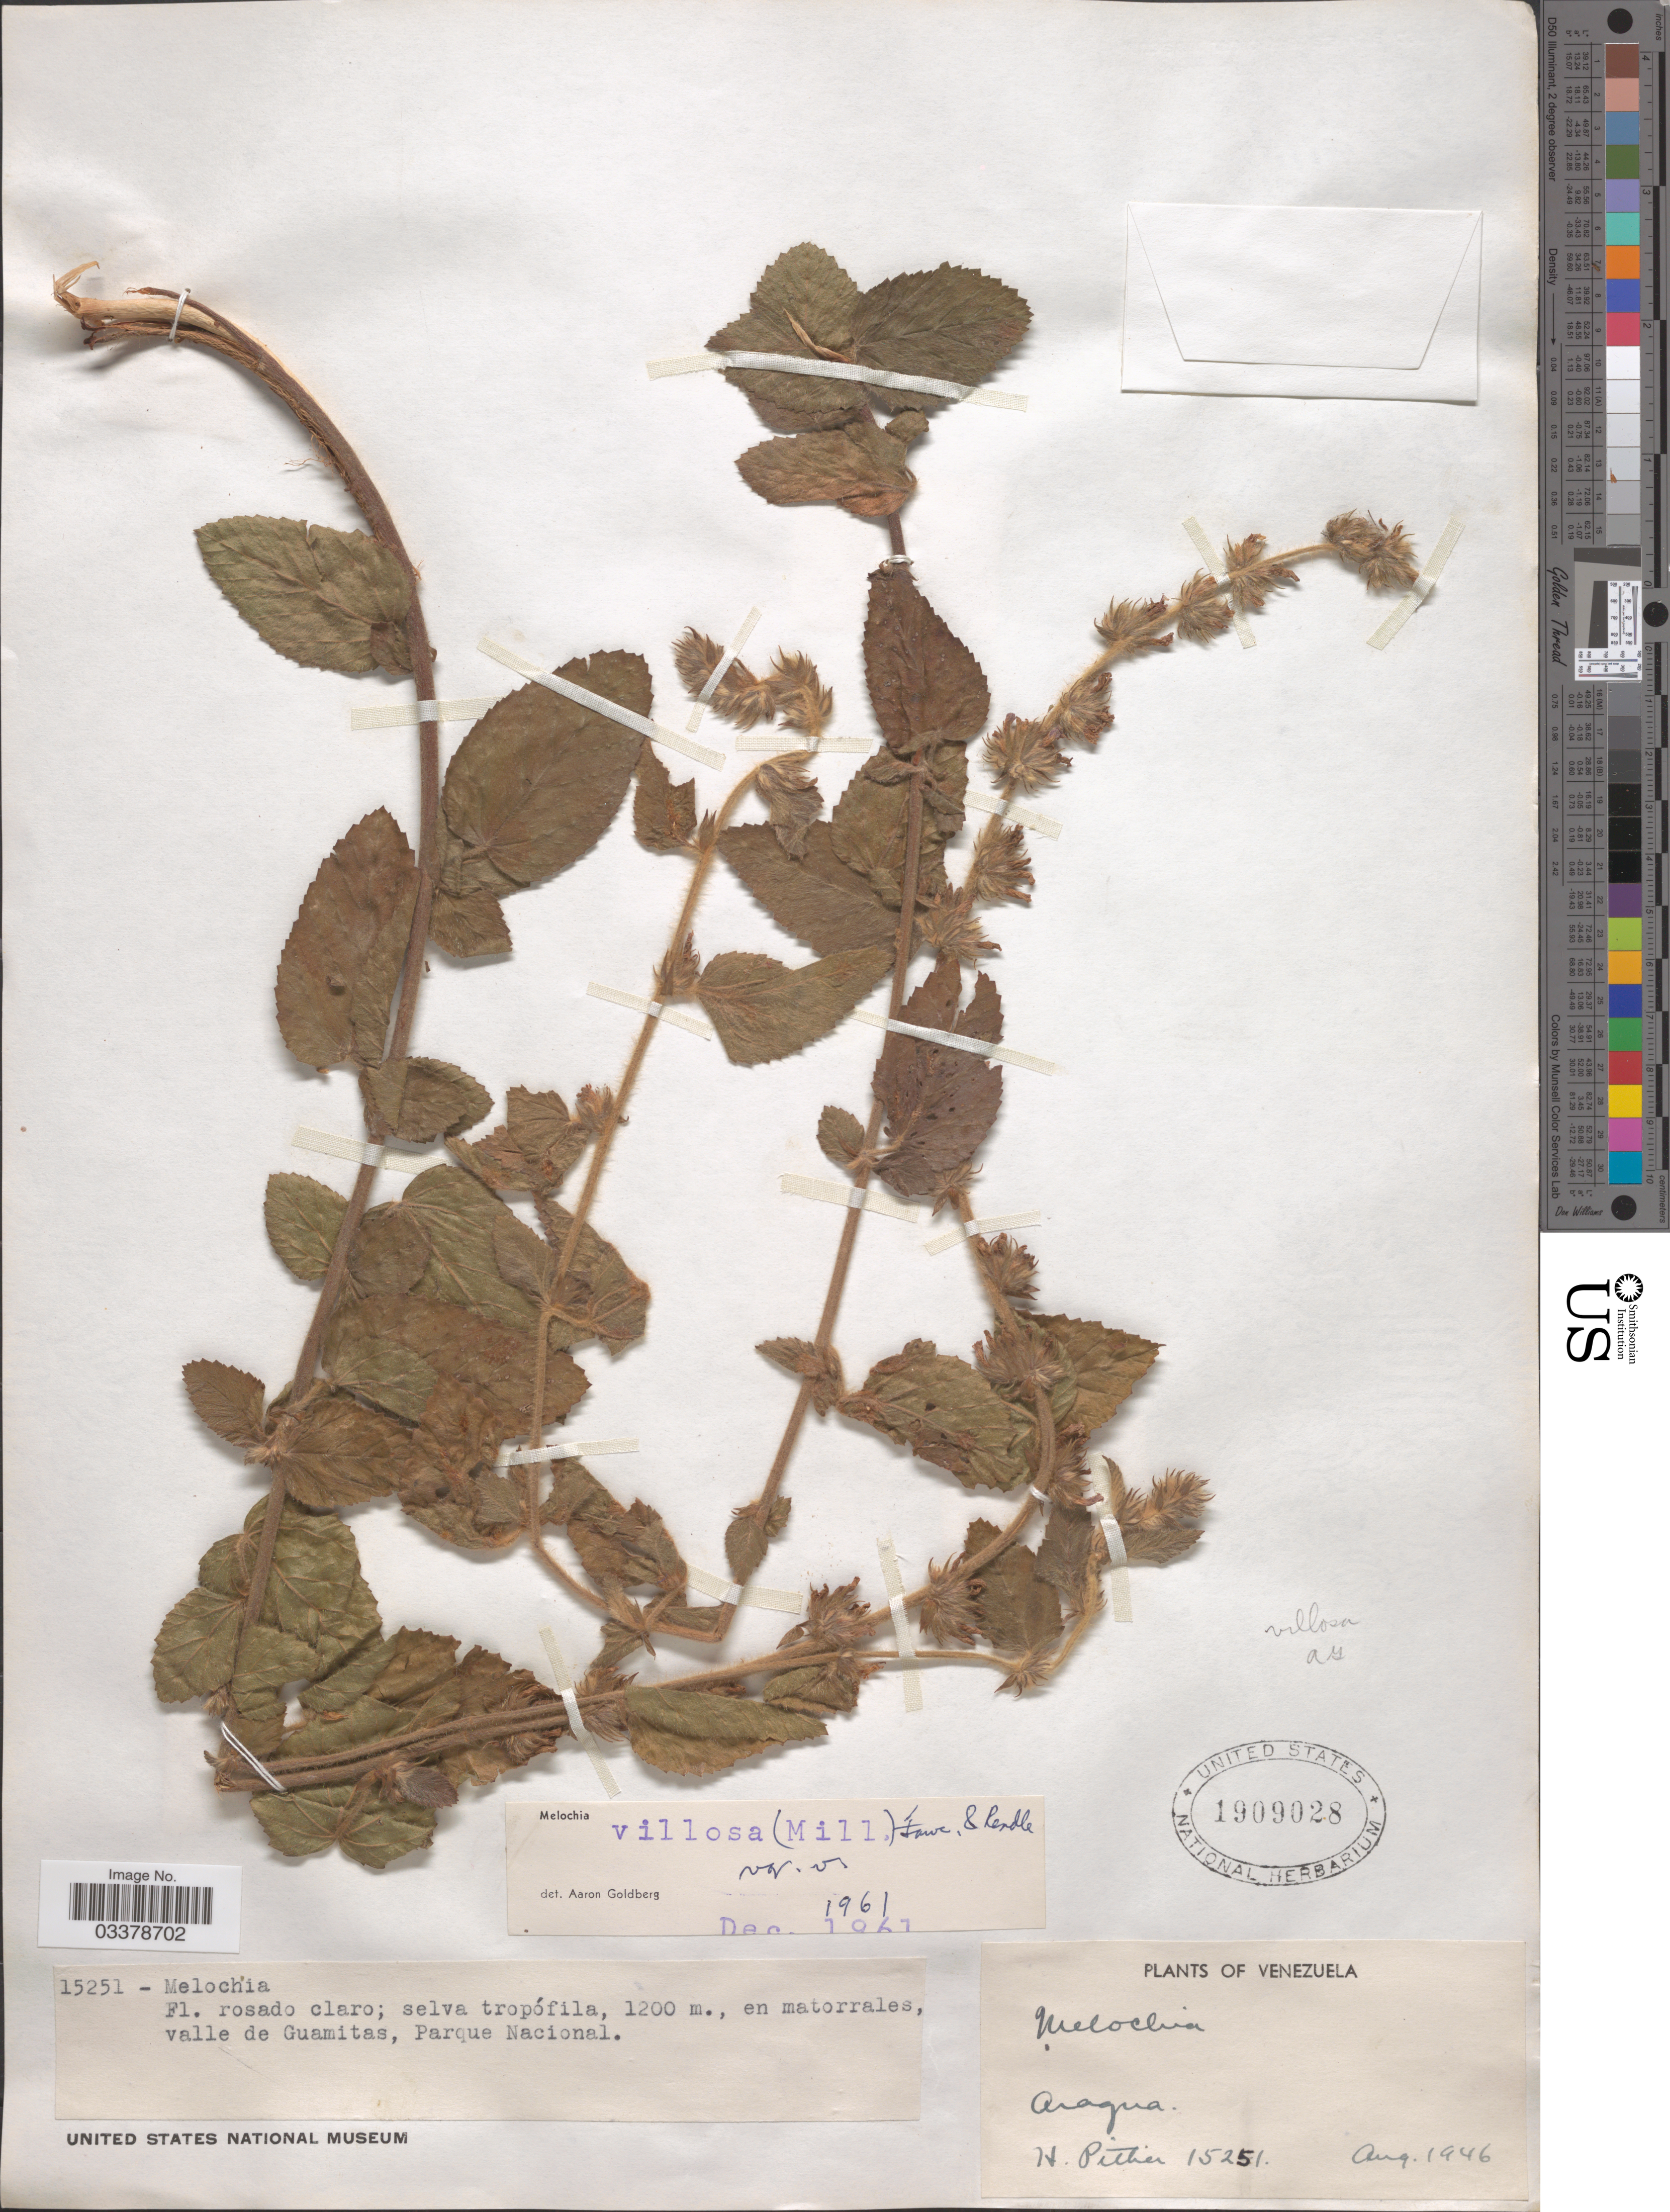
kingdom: Plantae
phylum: Tracheophyta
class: Magnoliopsida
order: Malvales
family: Malvaceae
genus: Melochia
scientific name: Melochia spicata var. spicata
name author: (L.) Fryxell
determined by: Dorr, L. J., (BOT), Smithsonian Institution - National Museum of Natural History (UNITED STATES)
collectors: H. F. Pittier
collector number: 15251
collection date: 1946-08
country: Venezuela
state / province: Aragua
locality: Valle de Guamitas, Parque Nacional.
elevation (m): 1200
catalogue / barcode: US 1909028